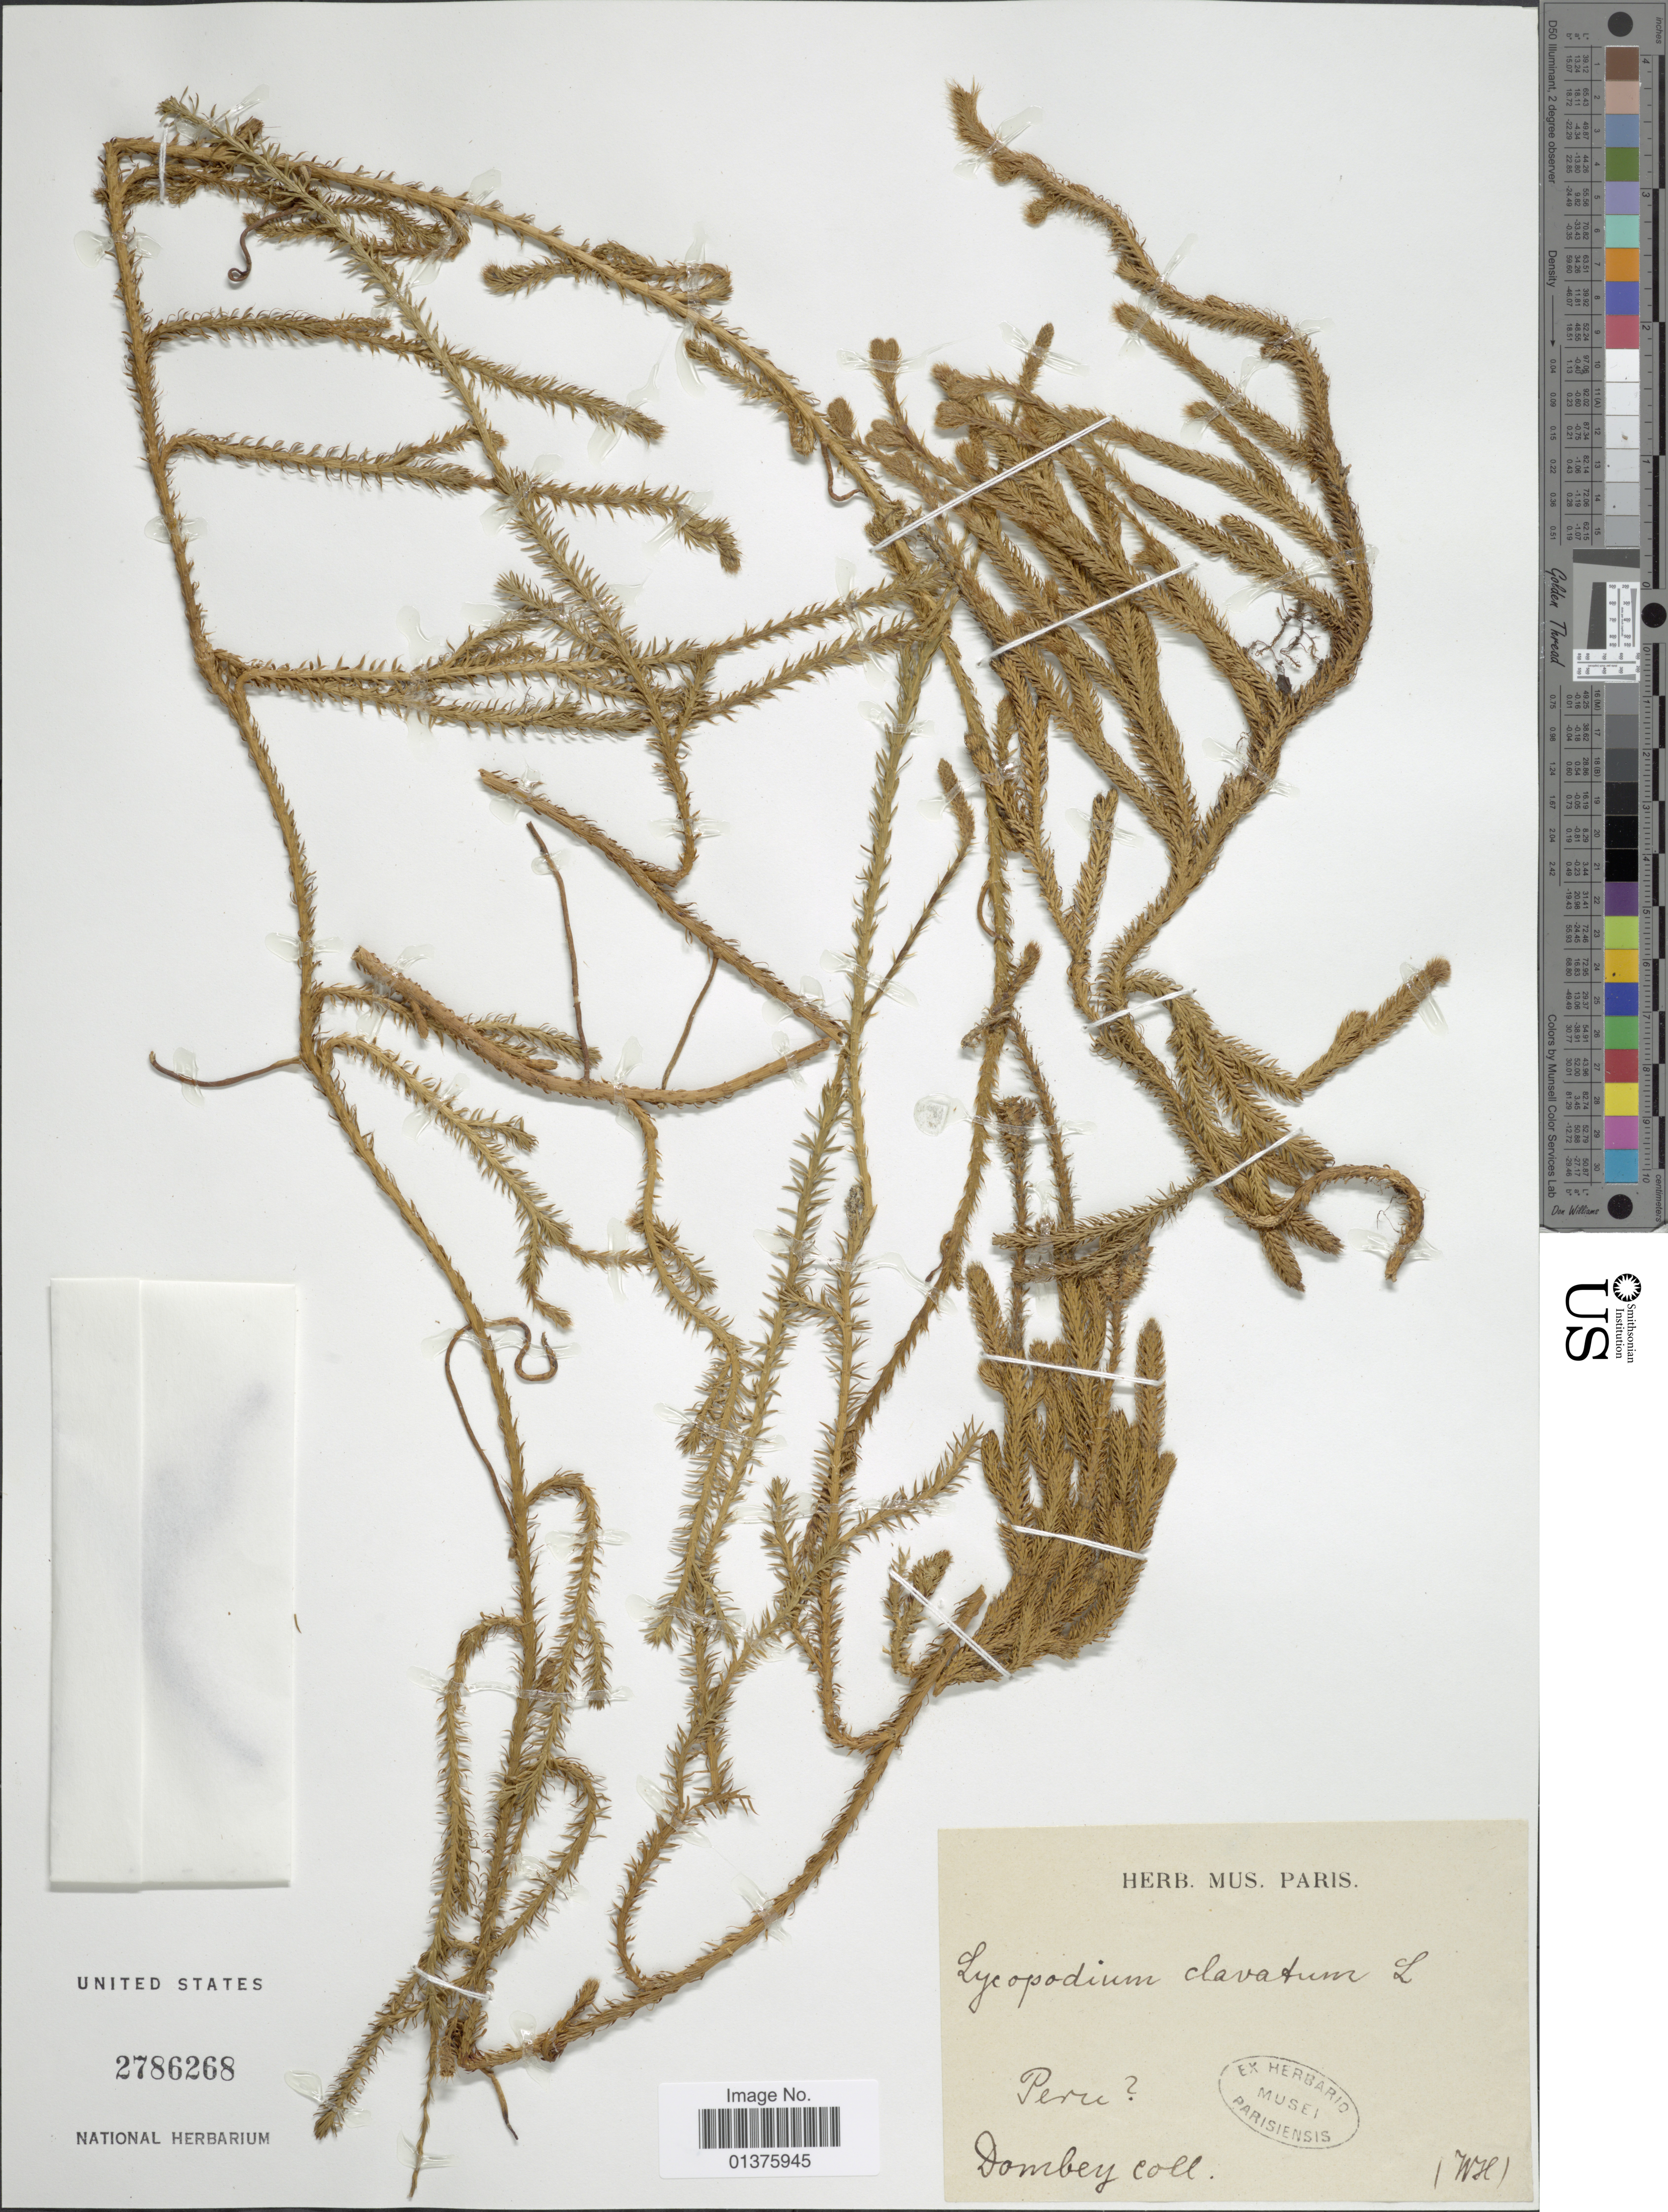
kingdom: Plantae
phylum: Tracheophyta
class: Lycopodiopsida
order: Lycopodiales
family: Lycopodiaceae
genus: Lycopodium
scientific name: Lycopodium clavatum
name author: L.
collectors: Dombey, --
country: Peru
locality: Peru [unsure placement]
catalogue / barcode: US 2786268